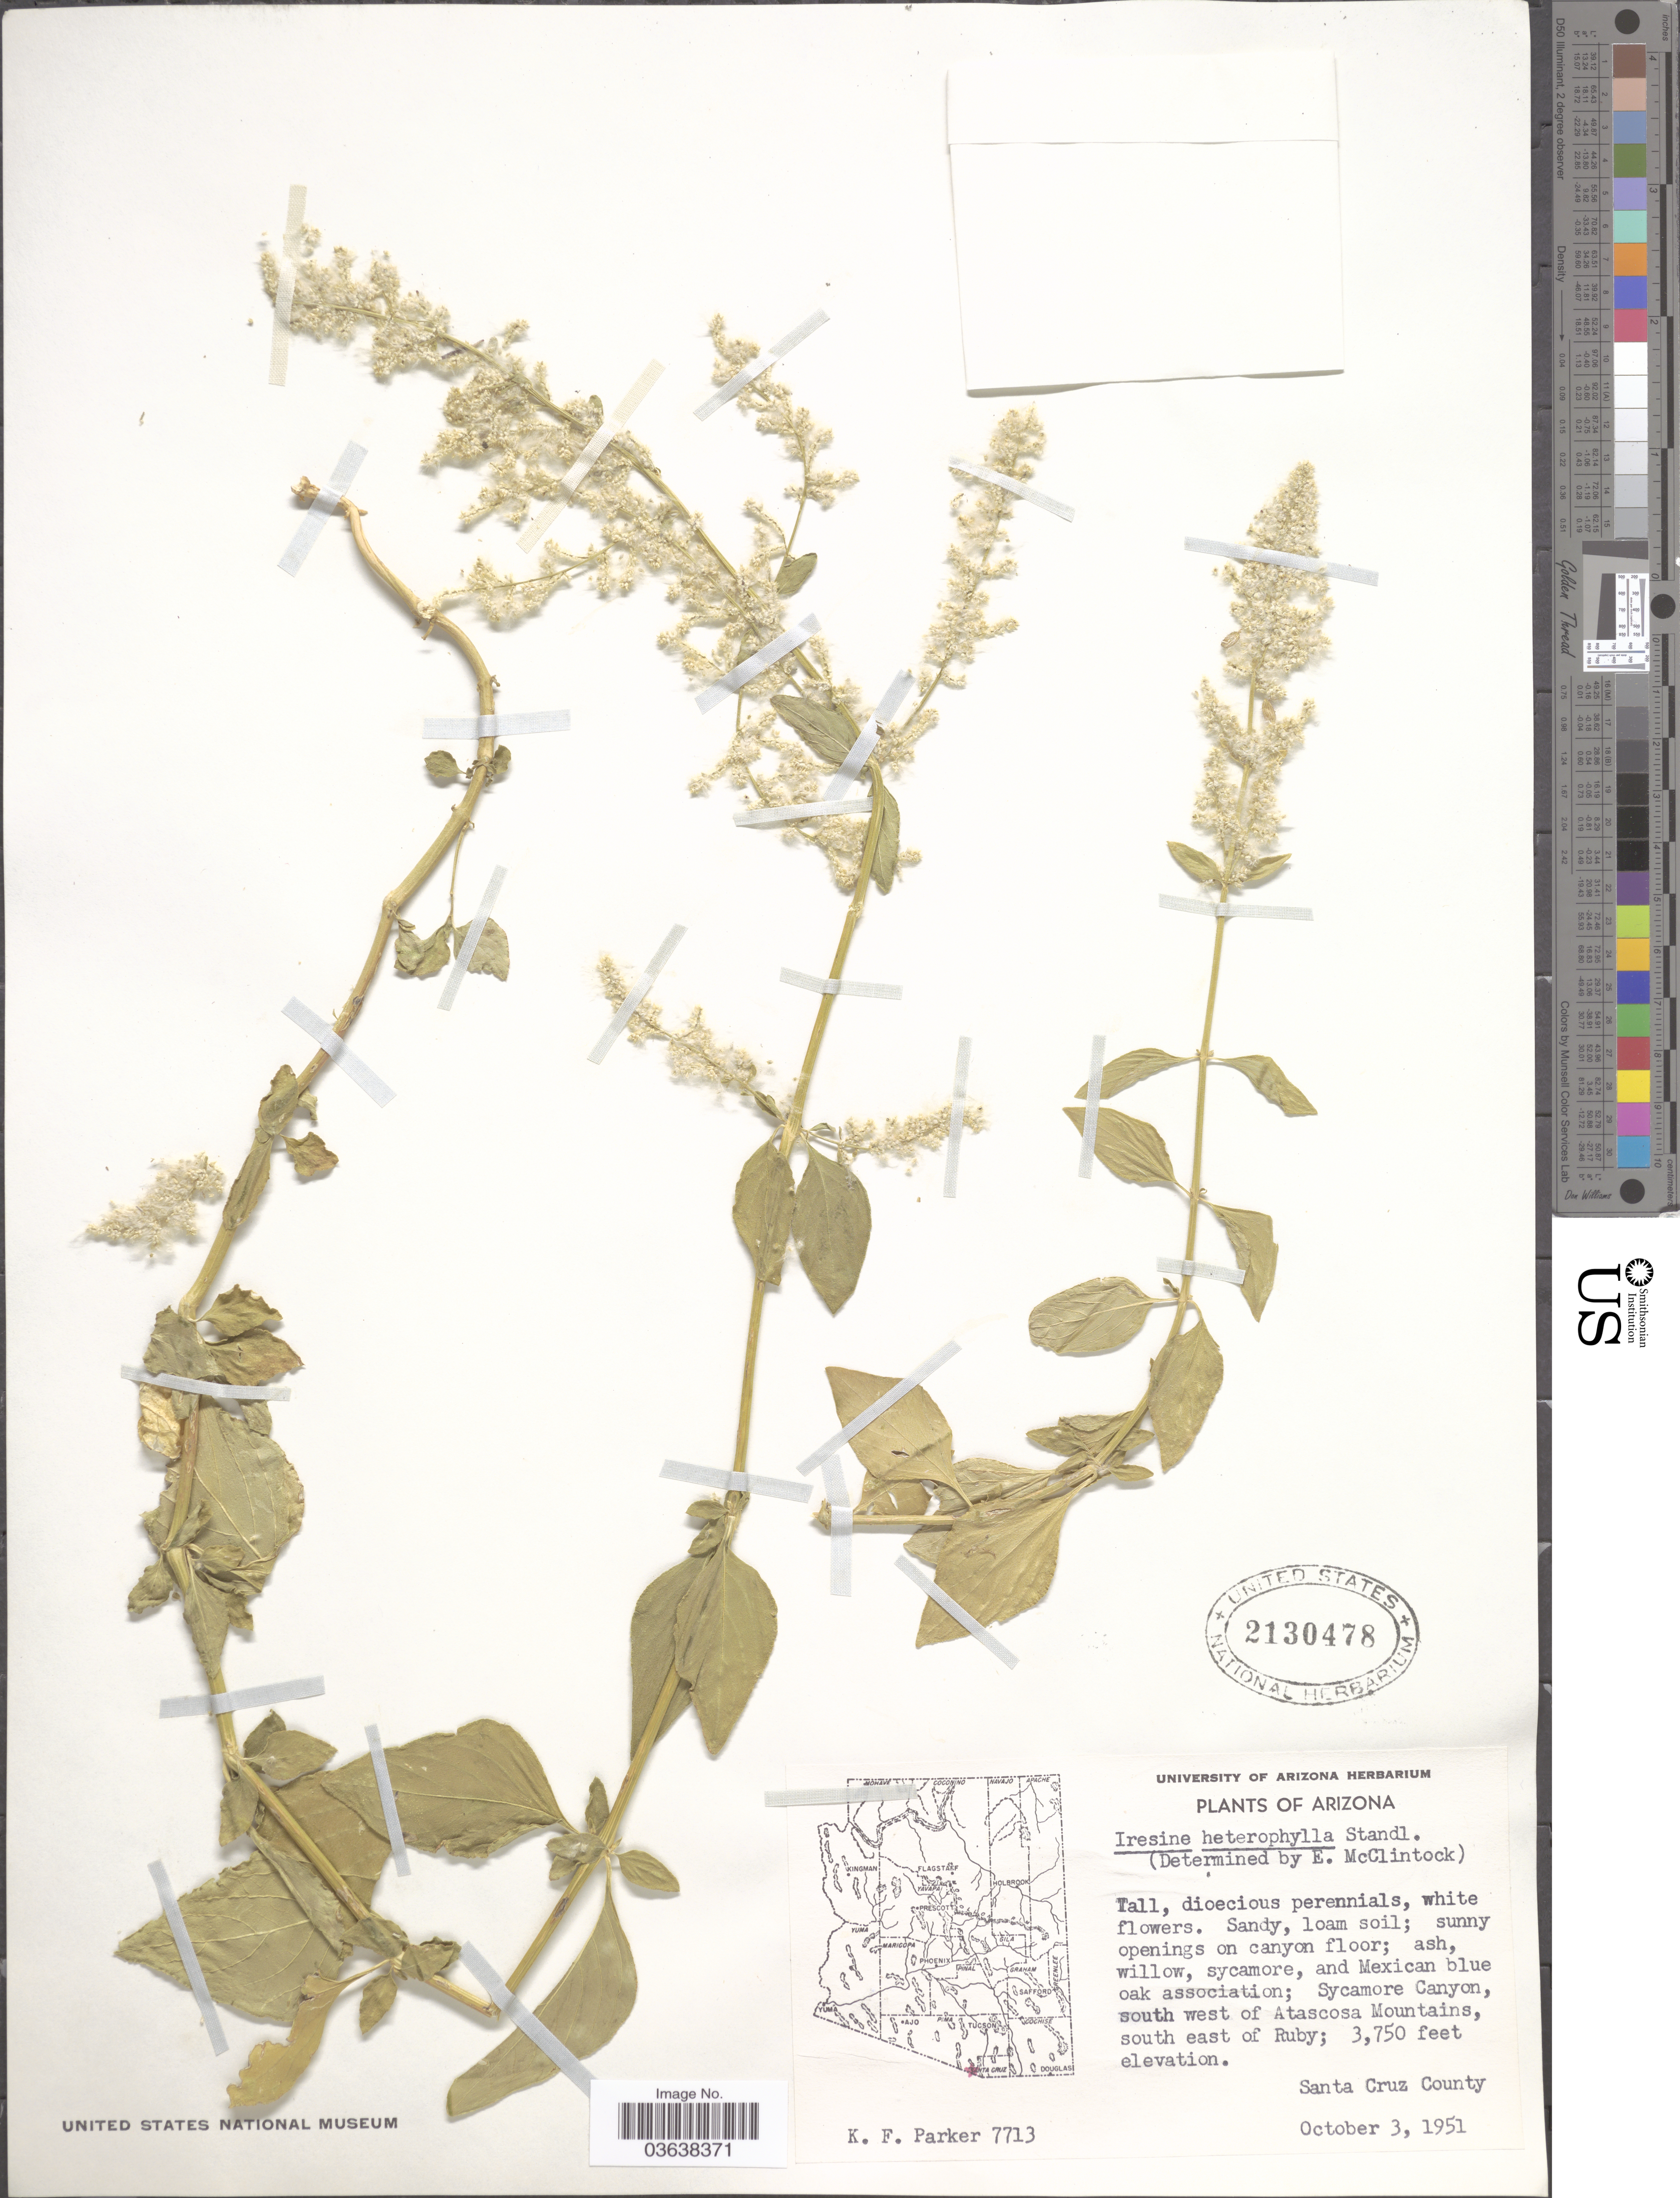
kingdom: Plantae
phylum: Tracheophyta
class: Magnoliopsida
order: Caryophyllales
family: Amaranthaceae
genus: Iresine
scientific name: Iresine heterophylla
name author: Standl.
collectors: K. F. Parker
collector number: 7713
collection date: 1951-10-03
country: United States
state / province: Arizona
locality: Sycamore Canyon, south west of Atascoa Mountains, south east of Ruby. Santa Cruz County.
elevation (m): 1143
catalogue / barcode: US 2130478